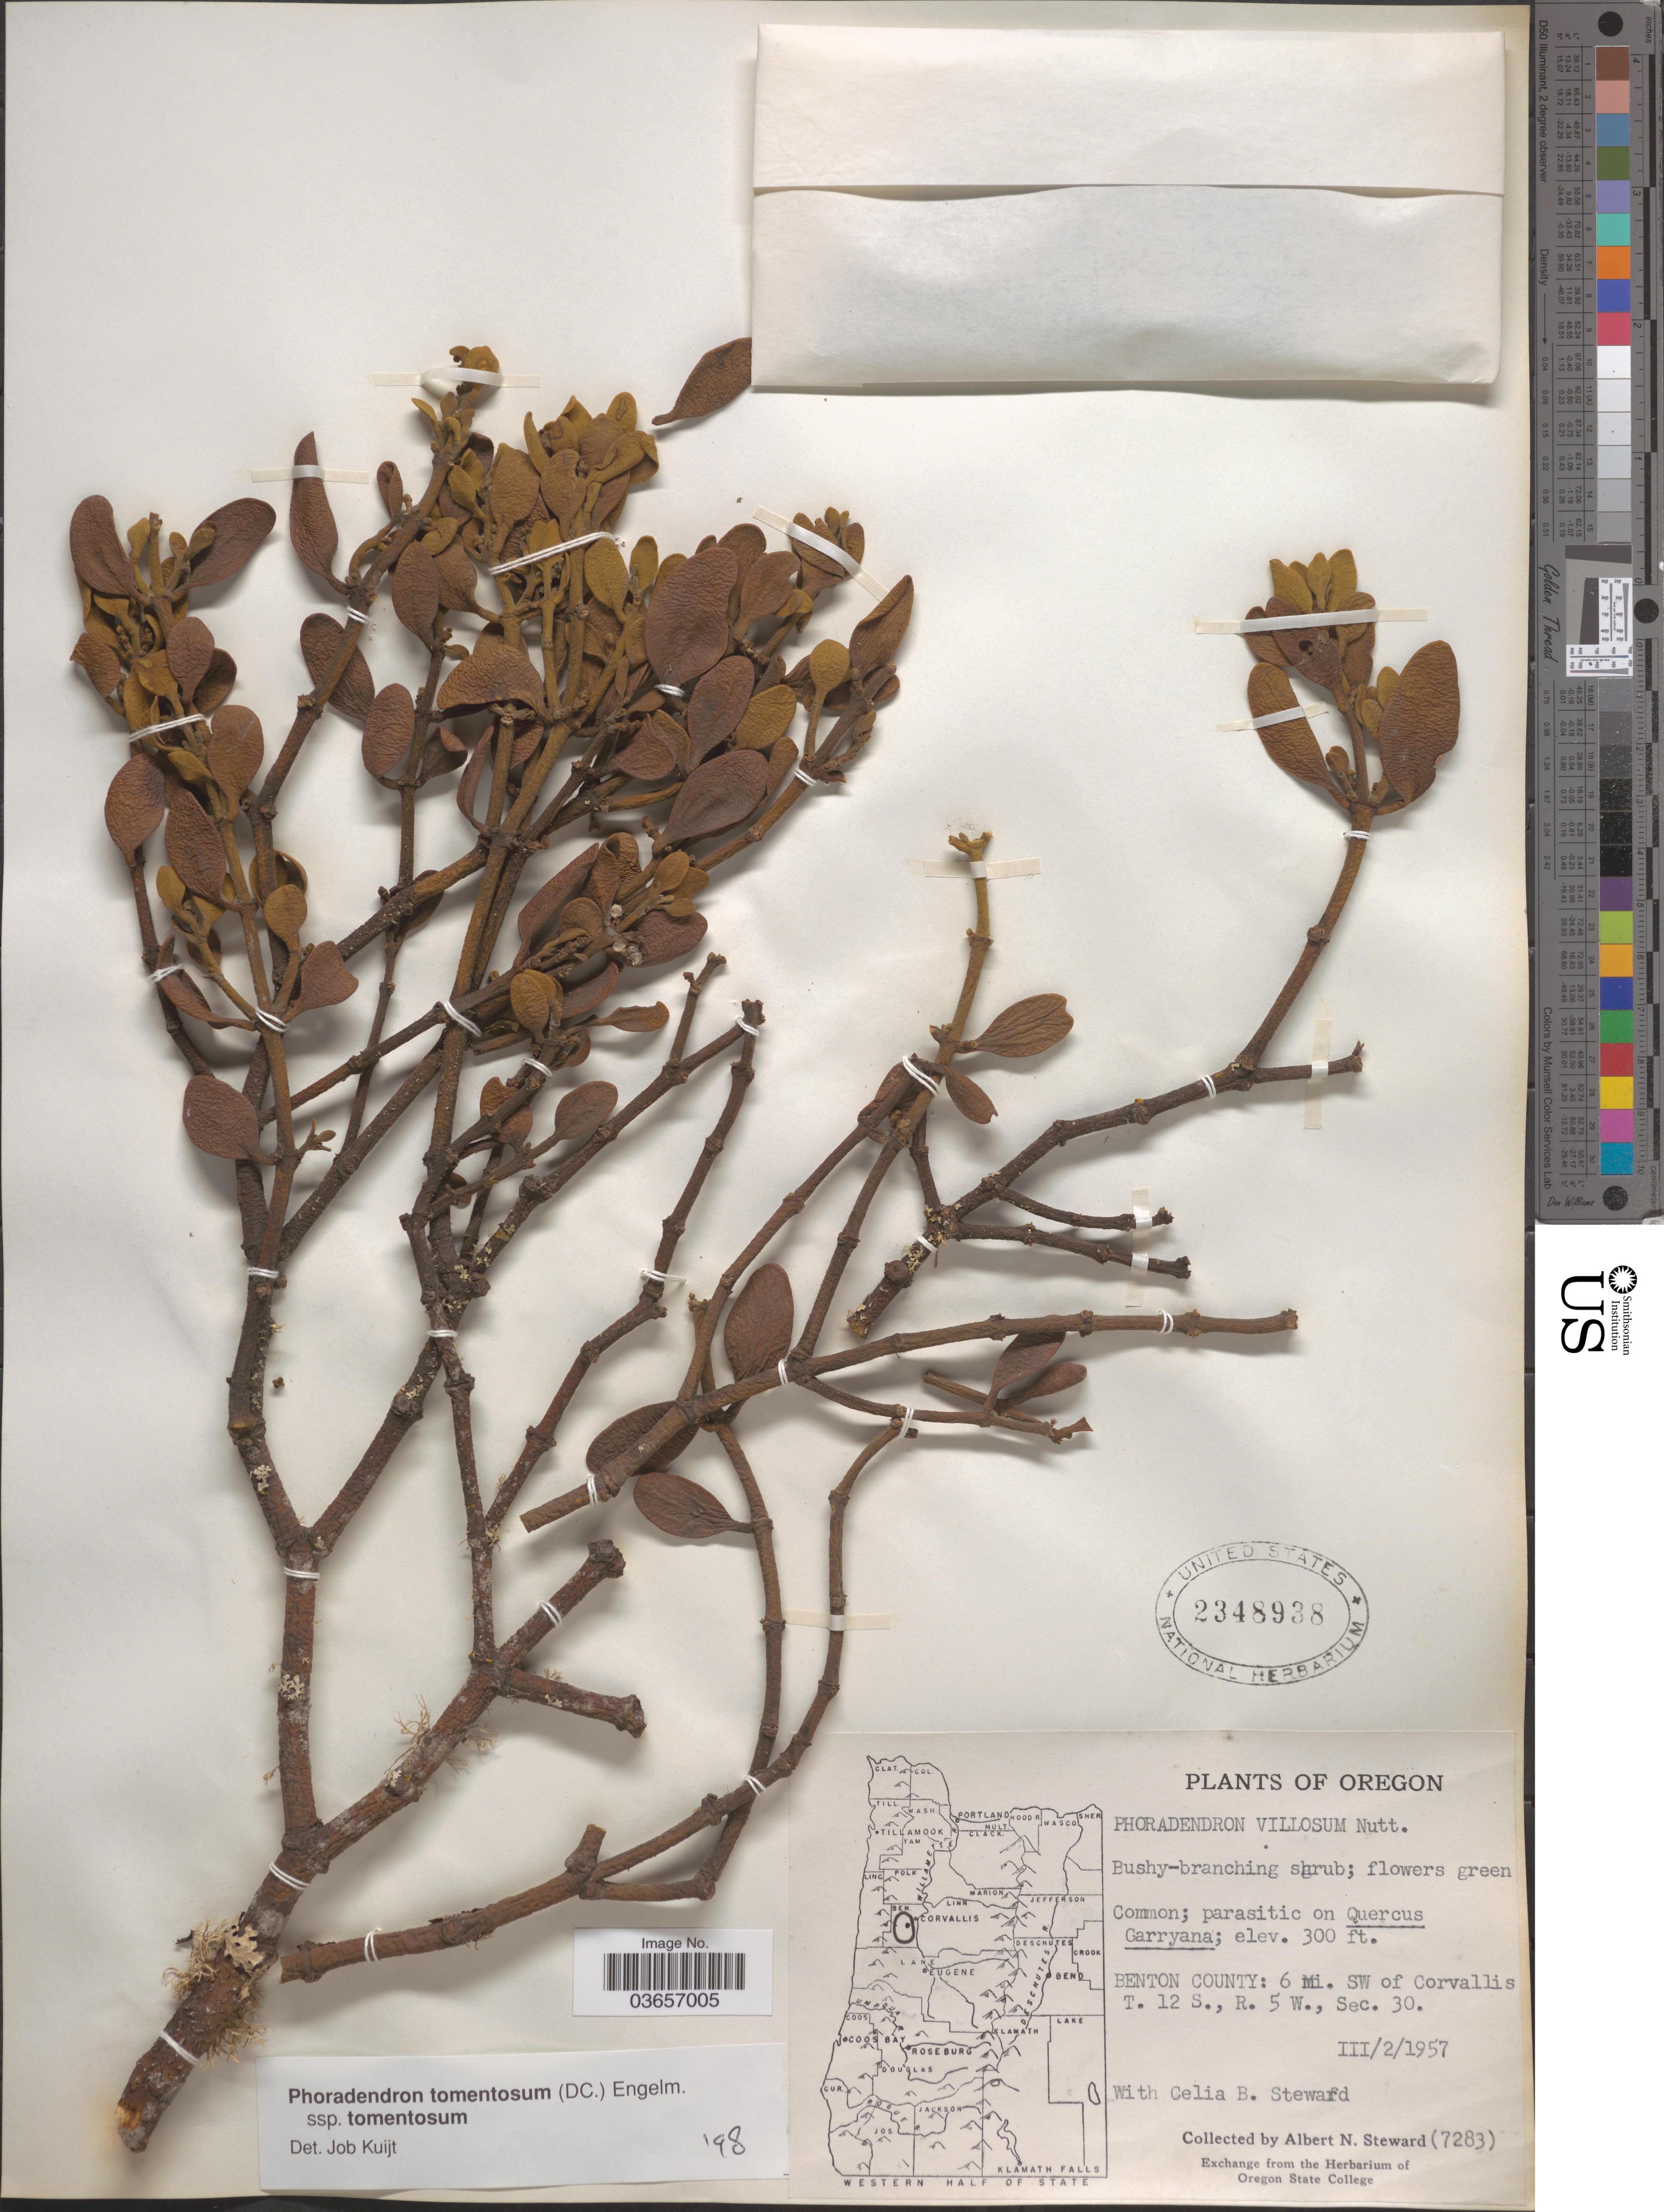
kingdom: Plantae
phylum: Tracheophyta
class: Magnoliopsida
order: Santalales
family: Viscaceae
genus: Phoradendron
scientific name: Phoradendron sp.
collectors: A. N. Steward & C. Steward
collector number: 7283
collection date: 1957-03-02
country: United States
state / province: Oregon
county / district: Benton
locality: Benton County: 6 mi. SW of Corvallis T. 12 S., R. 5 W., Sec. 30.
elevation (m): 91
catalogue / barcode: US 2348938